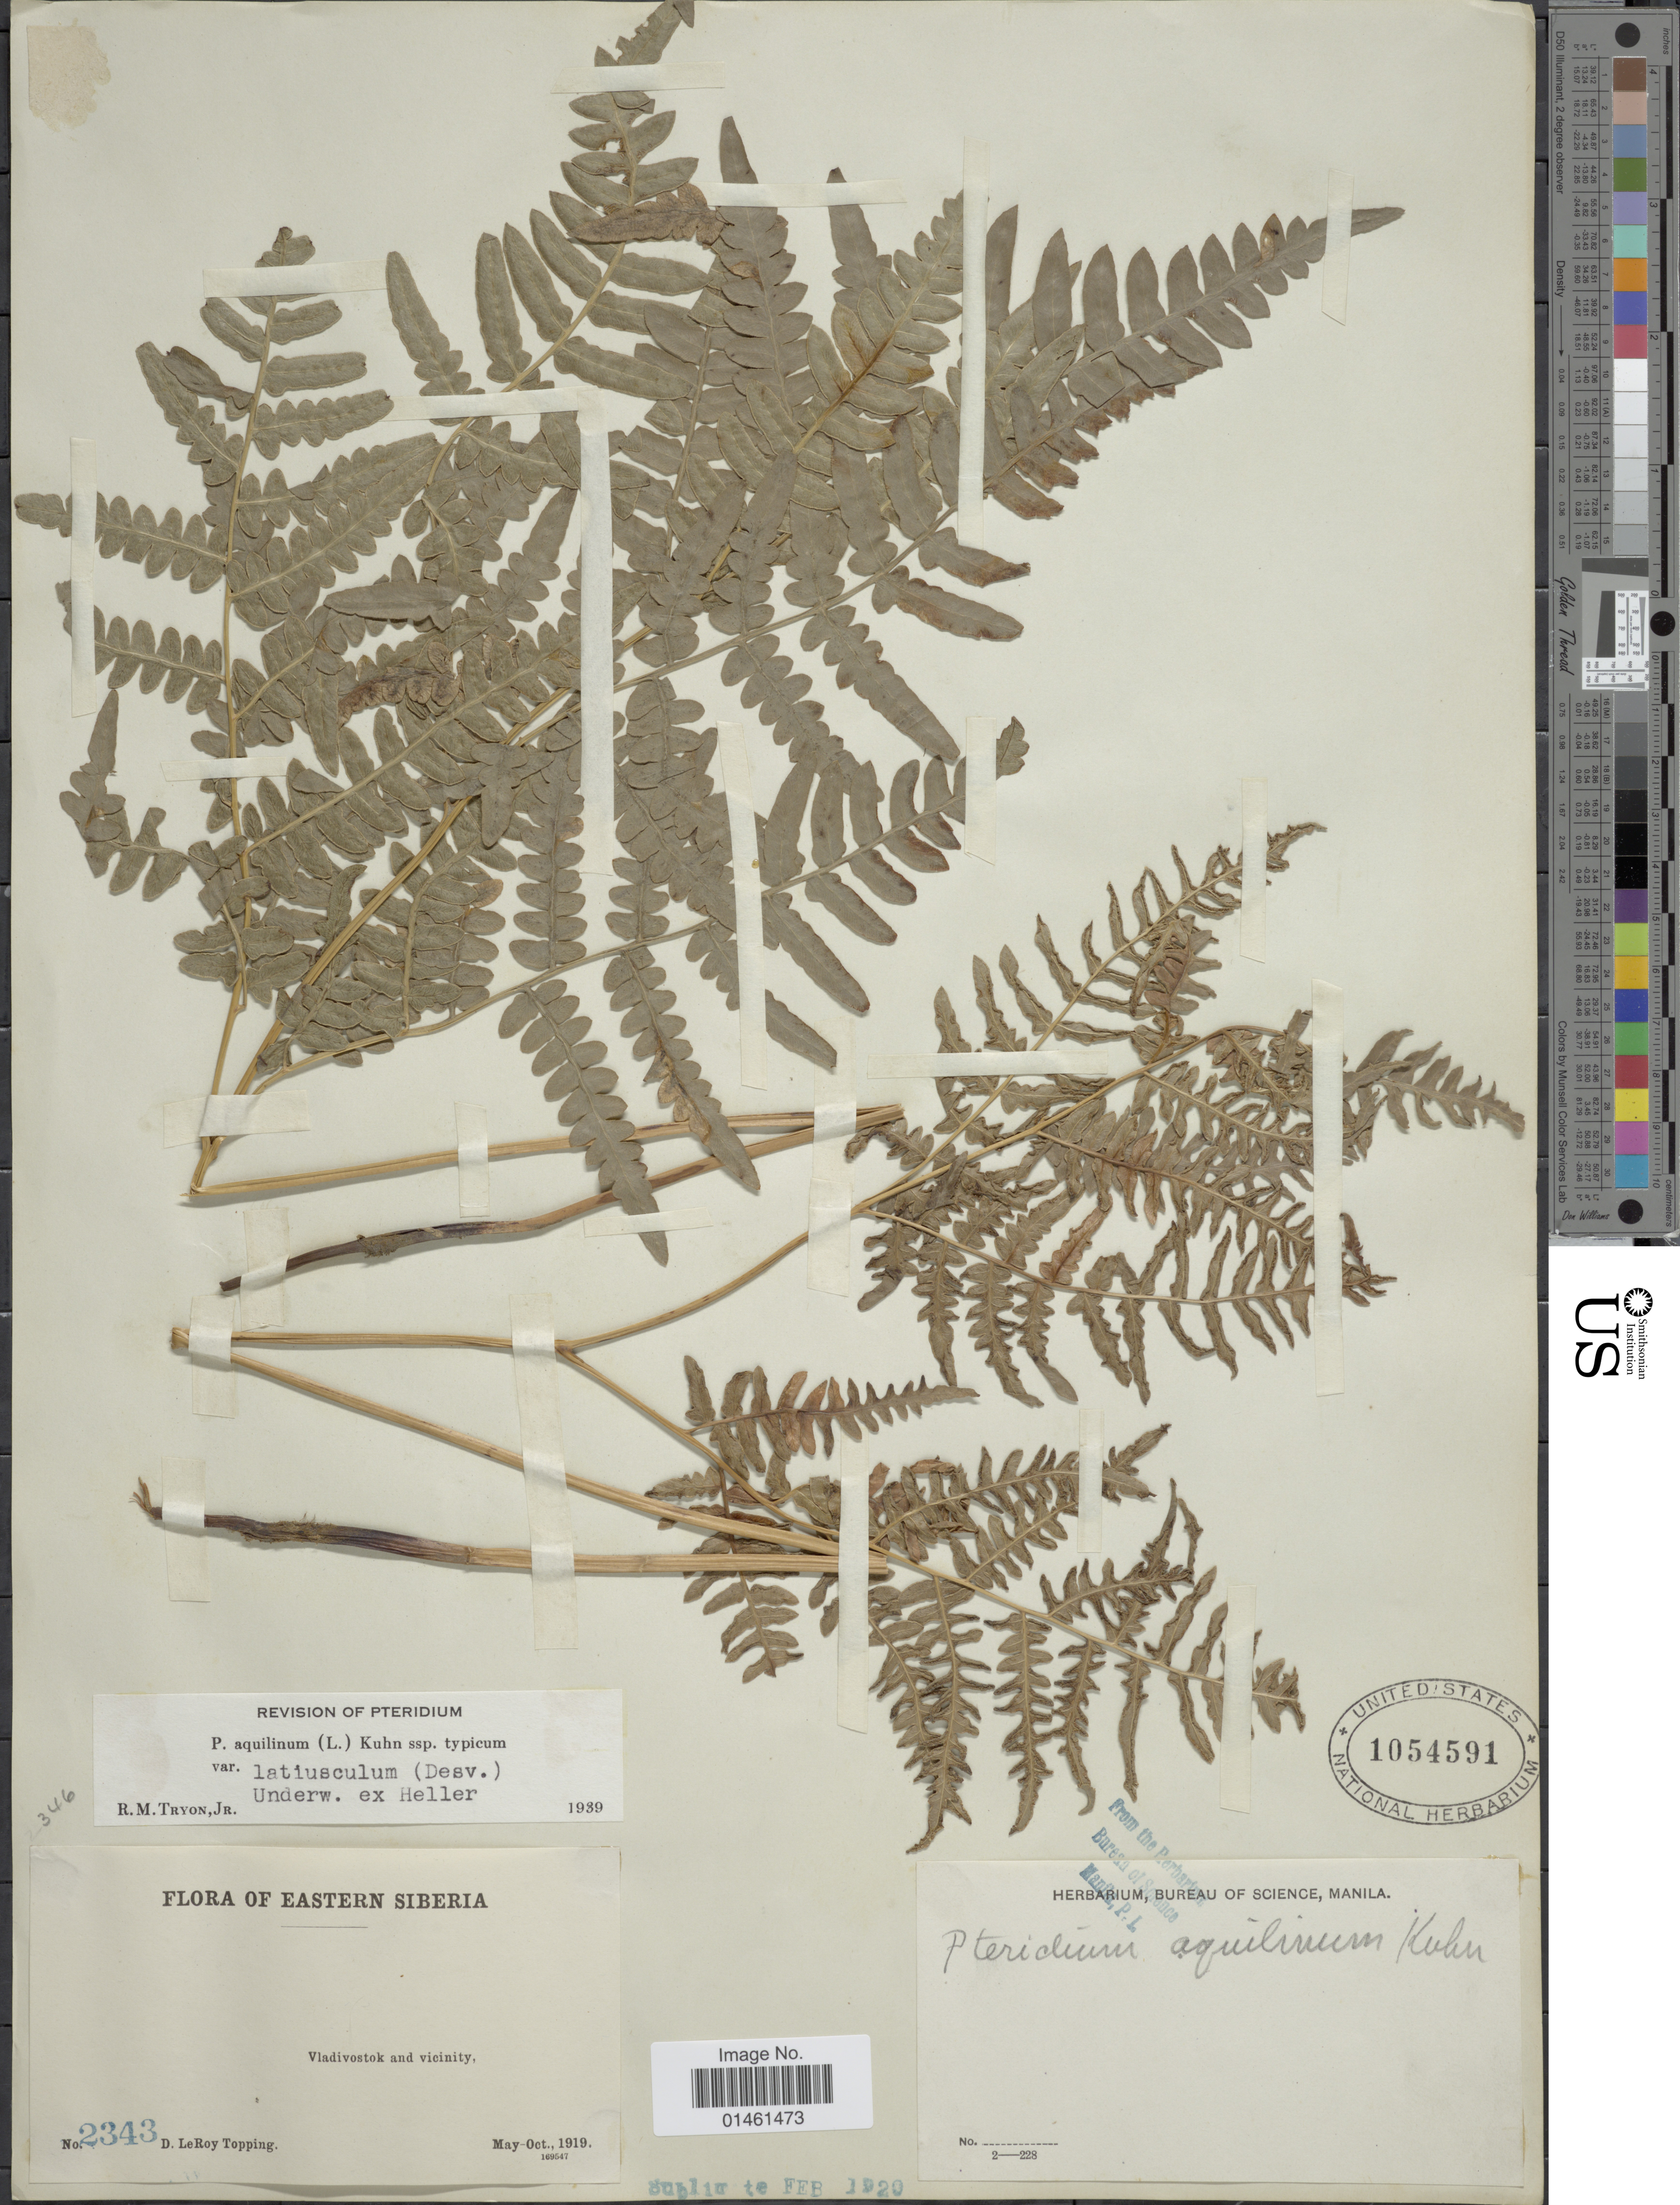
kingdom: Plantae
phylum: Tracheophyta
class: Polypodiopsida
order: Polypodiales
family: Dennstaedtiaceae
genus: Pteridium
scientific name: Pteridium aquilinum var. latiusculum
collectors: D. L. Topping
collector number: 2343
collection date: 1919-05/1919-10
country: Russian Federation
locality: Eastern Siberia, Vladivostok and vicinity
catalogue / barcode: US 1054591